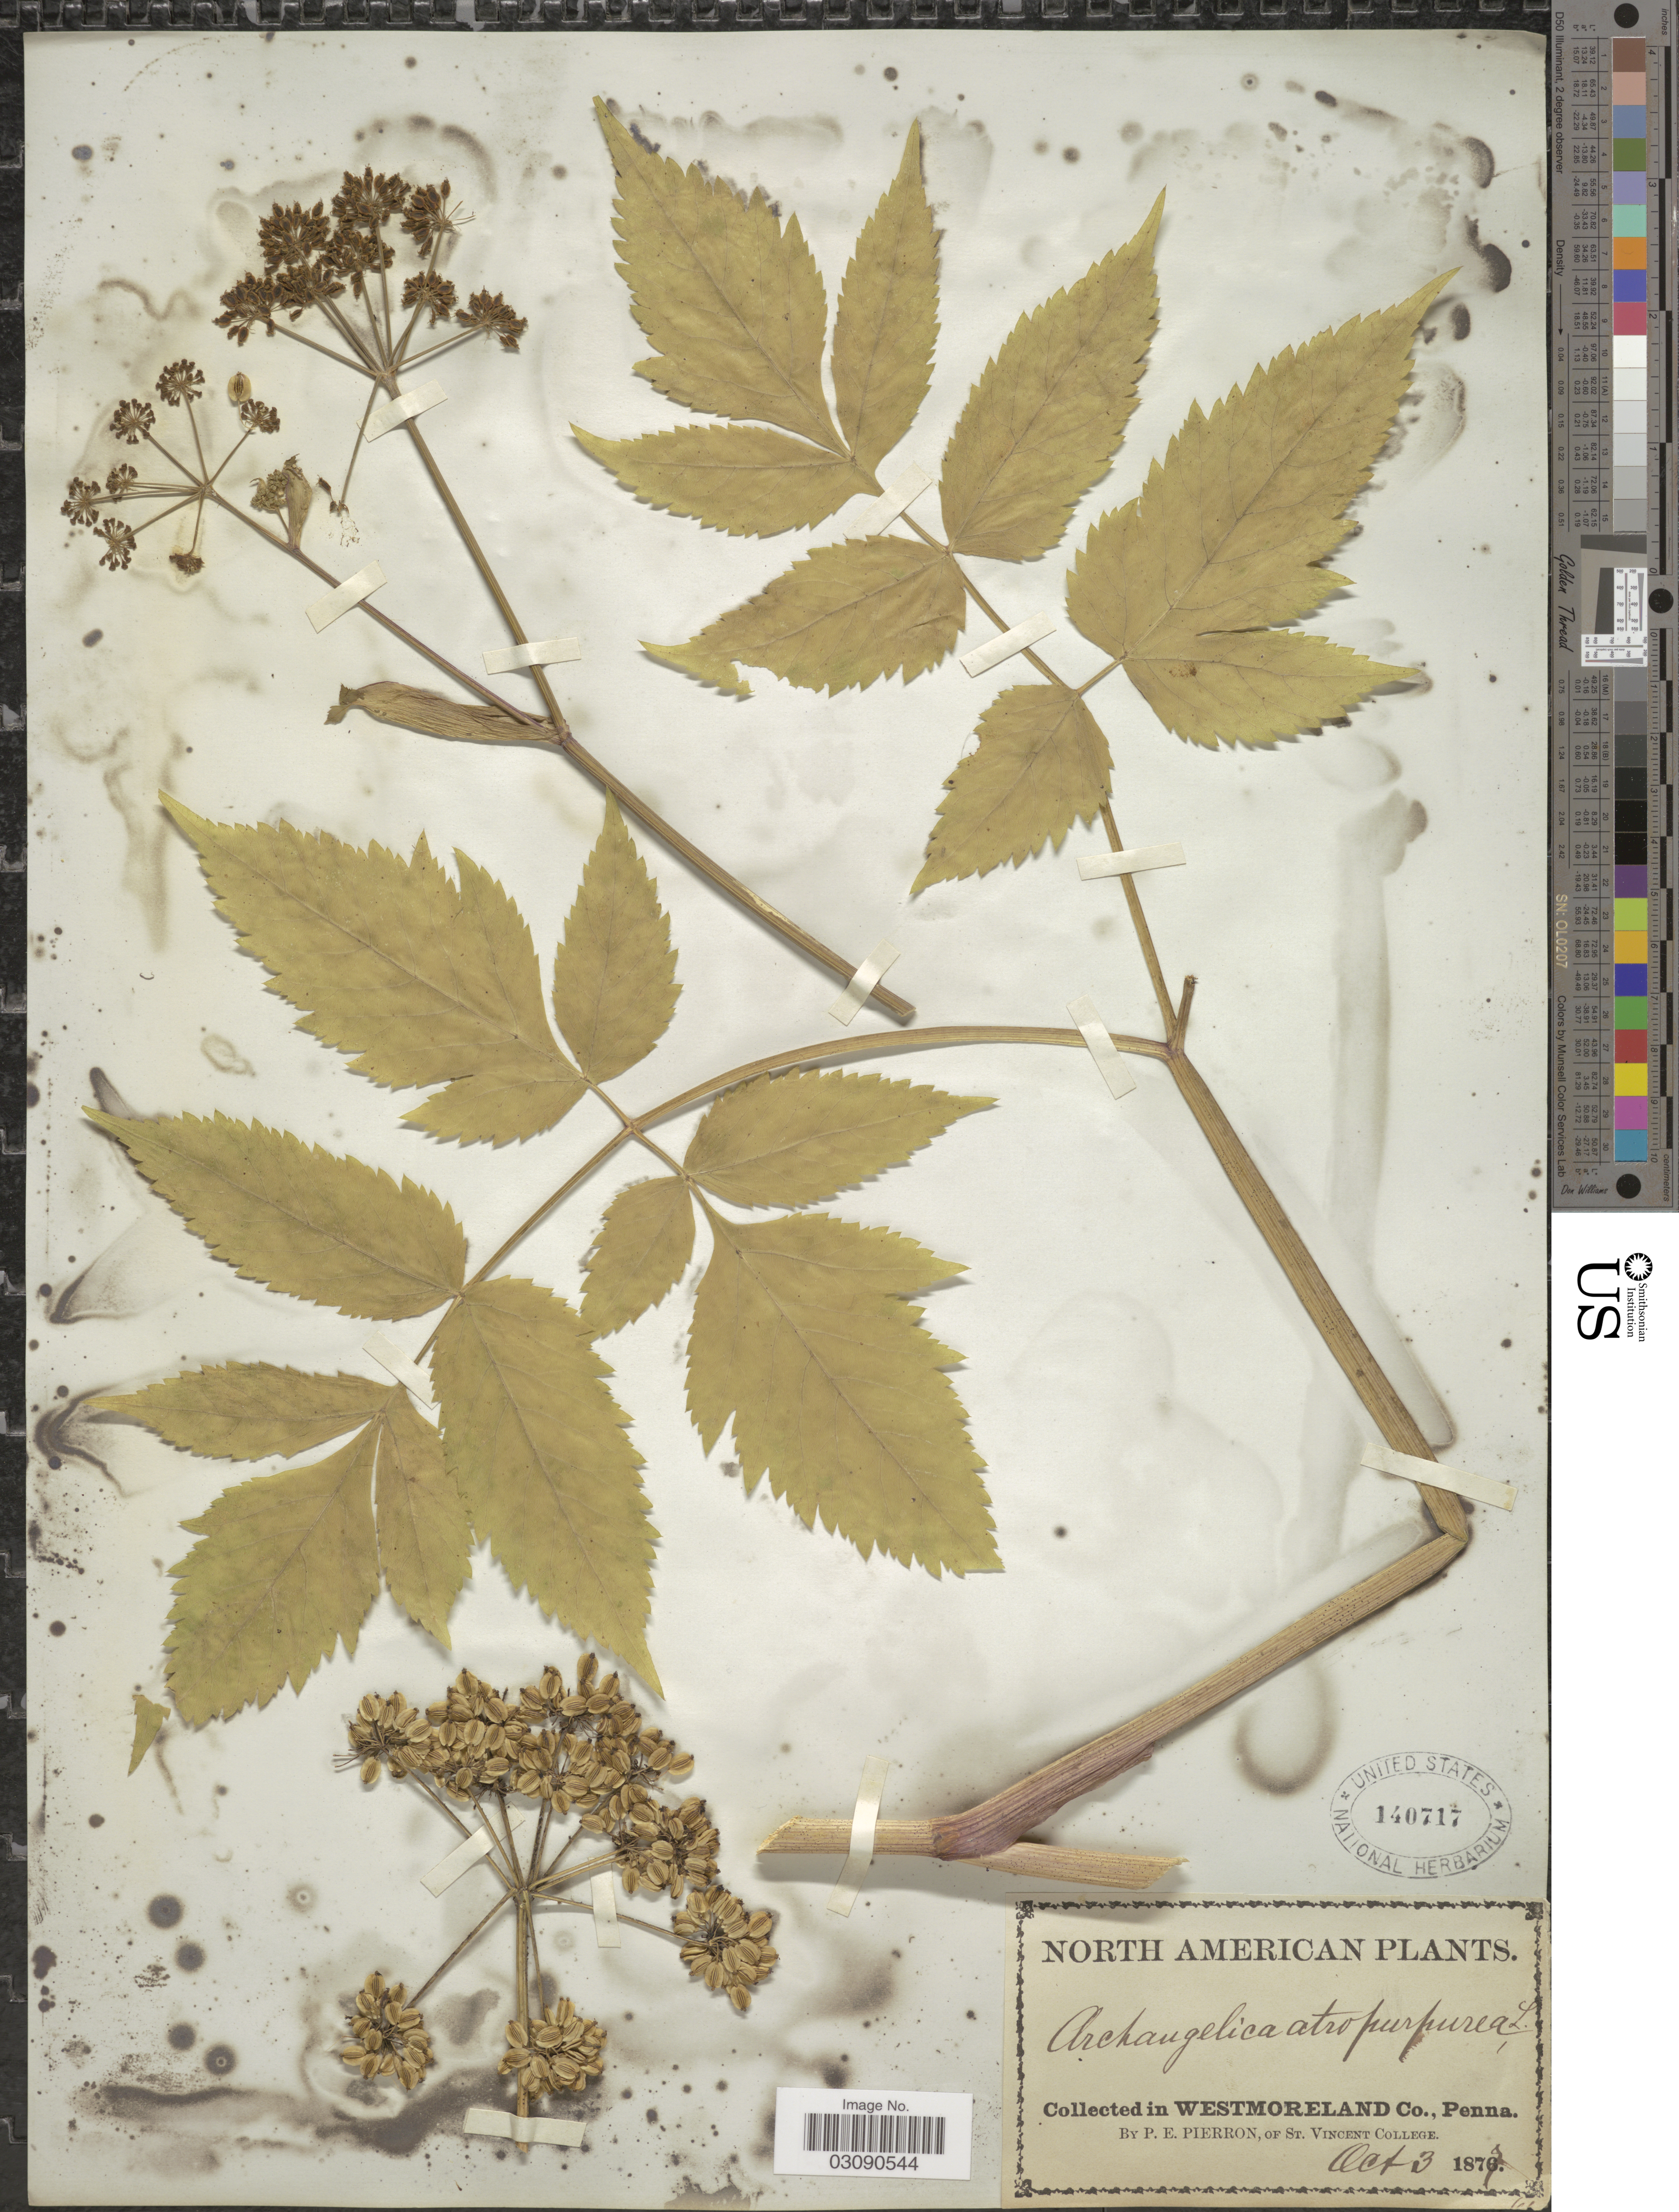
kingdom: Plantae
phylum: Tracheophyta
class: Magnoliopsida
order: Apiales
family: Apiaceae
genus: Angelica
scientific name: Angelica triquinata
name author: Michx.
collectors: P. Pierron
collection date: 1877-10-03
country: United States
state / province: Pennsylvania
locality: Westmoreland Co.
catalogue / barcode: US 140717